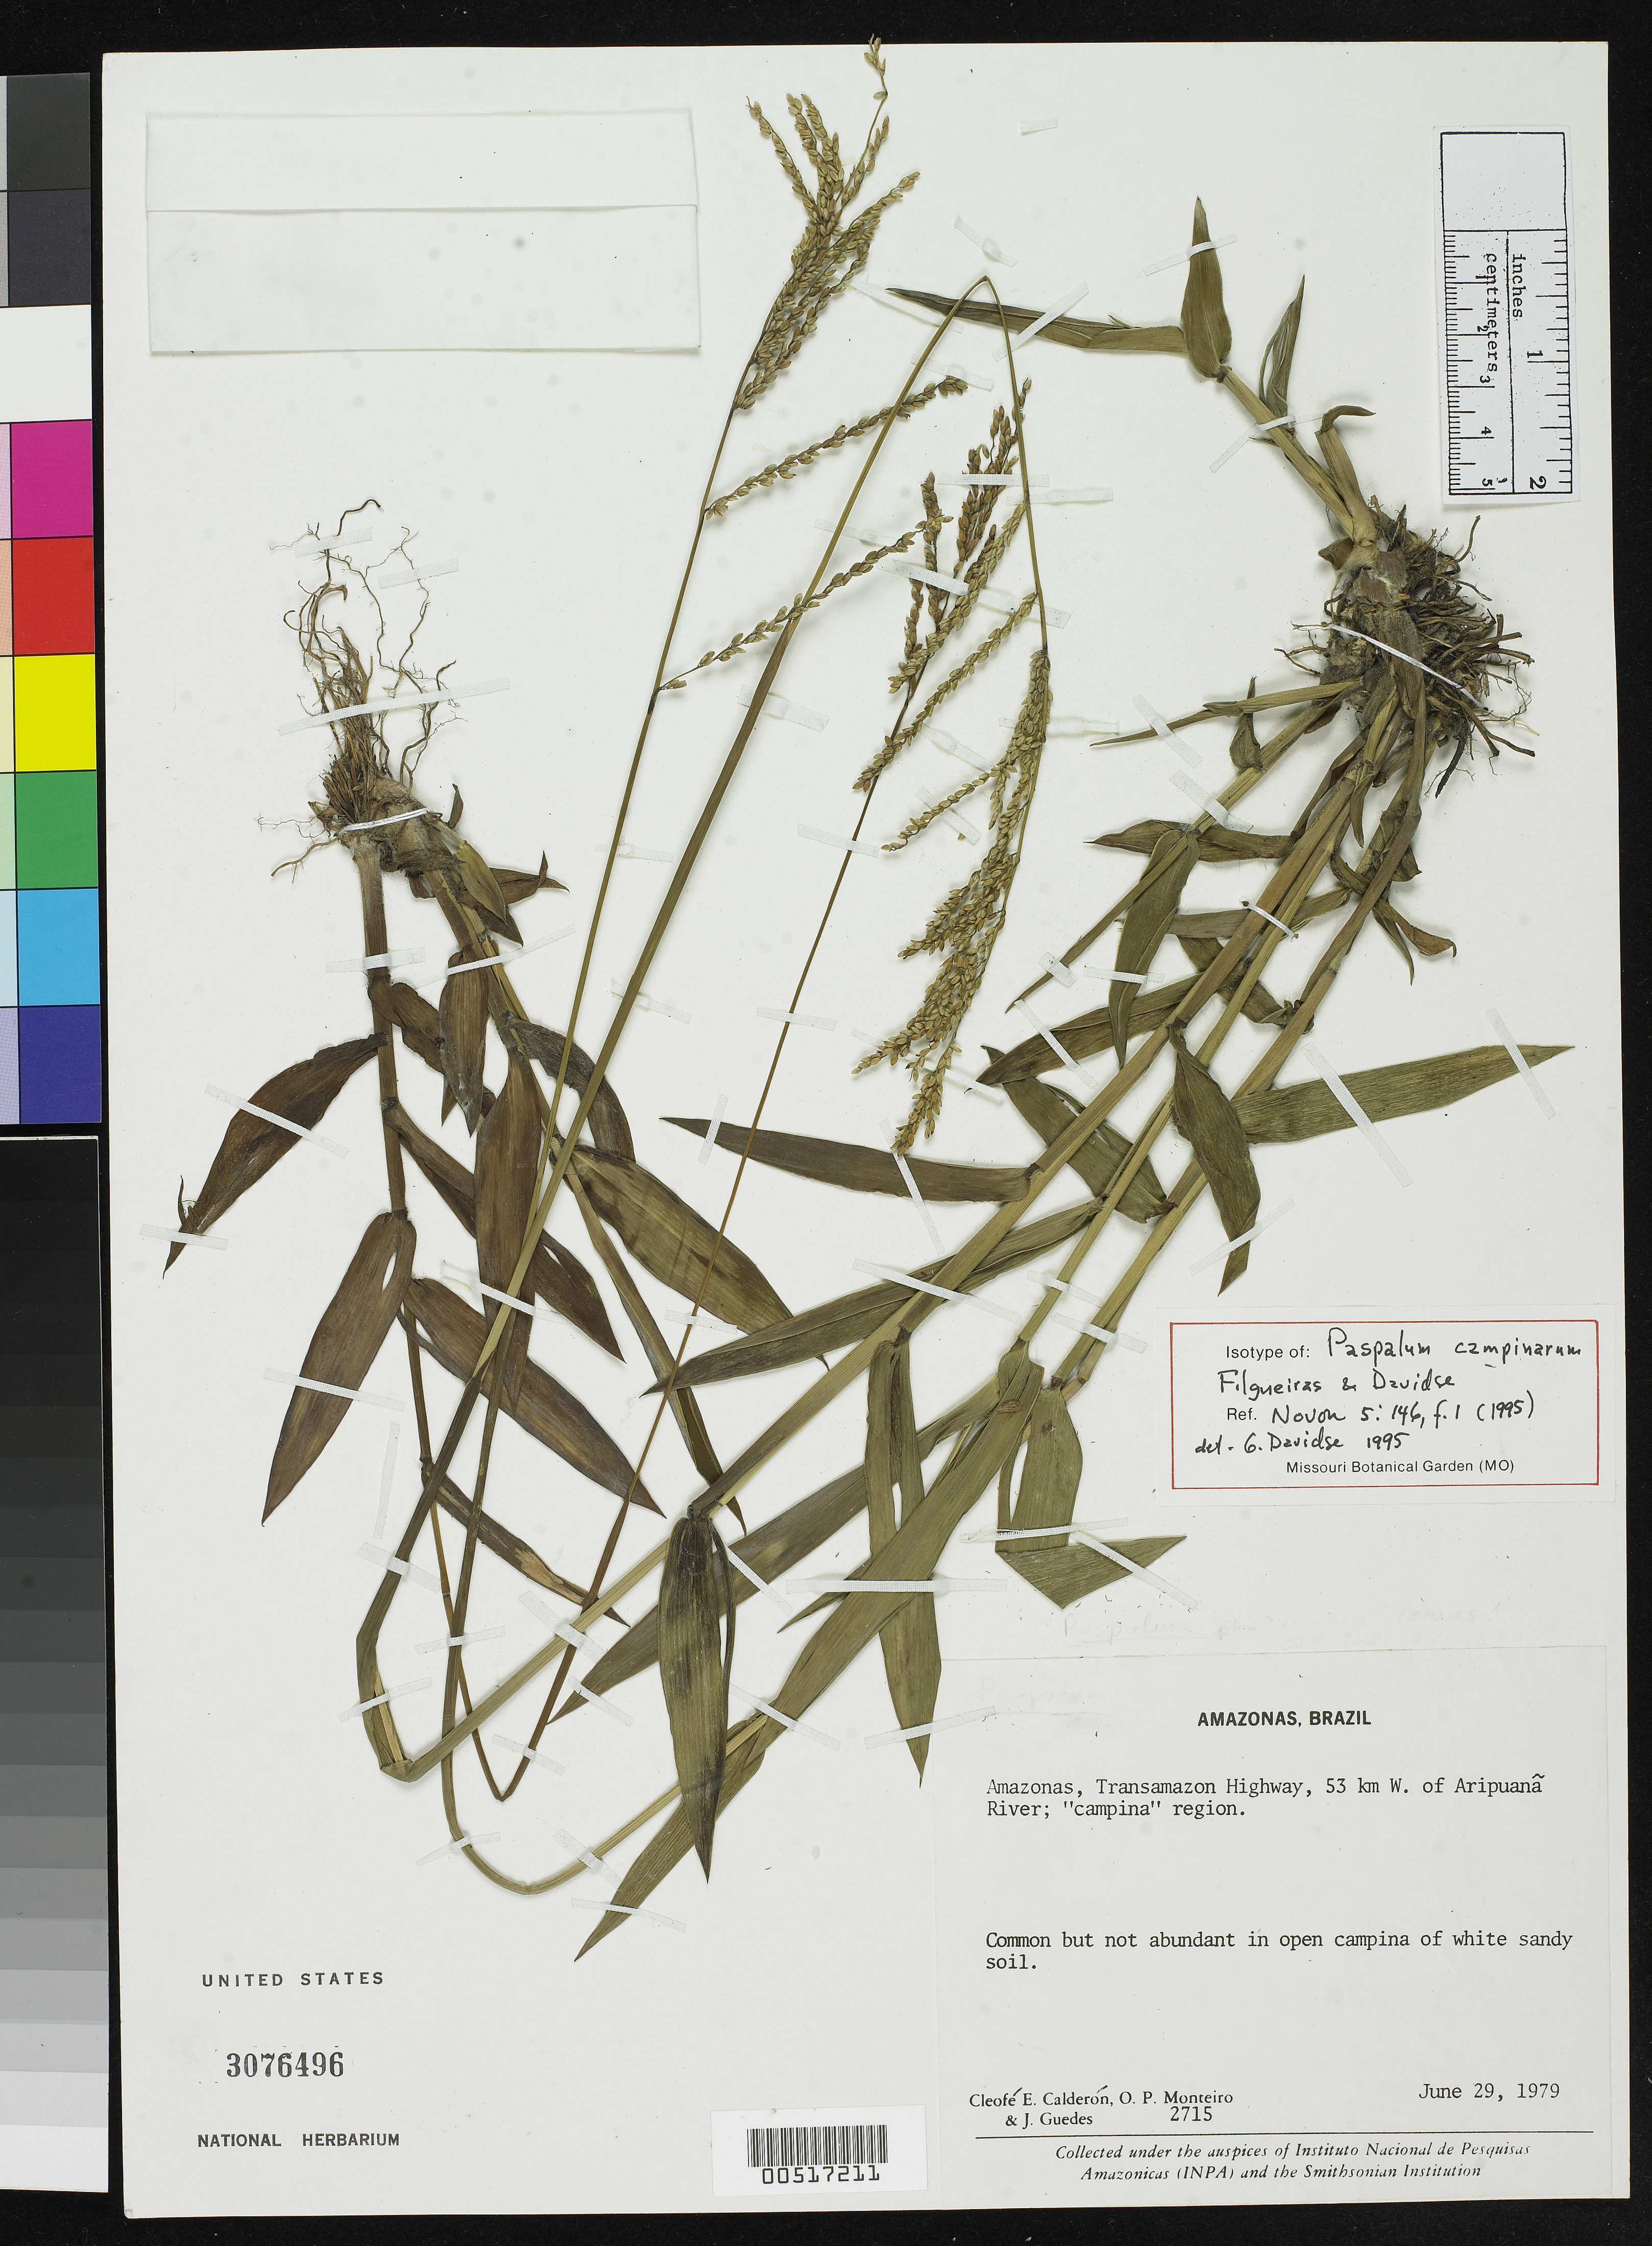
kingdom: Plantae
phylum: Tracheophyta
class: Liliopsida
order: Poales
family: Poaceae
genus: Paspalum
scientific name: Paspalum campinarum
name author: Filg. & Davidse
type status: Isotype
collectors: C. E. Calderón, O. P. Monteiro & J. Guedes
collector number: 2715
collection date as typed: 29 Jun 1979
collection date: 1979-06-29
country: Brazil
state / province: Amazonas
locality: Transamazon Highway, 53 km W of Aripuana River, Campina region.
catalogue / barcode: US 3076496